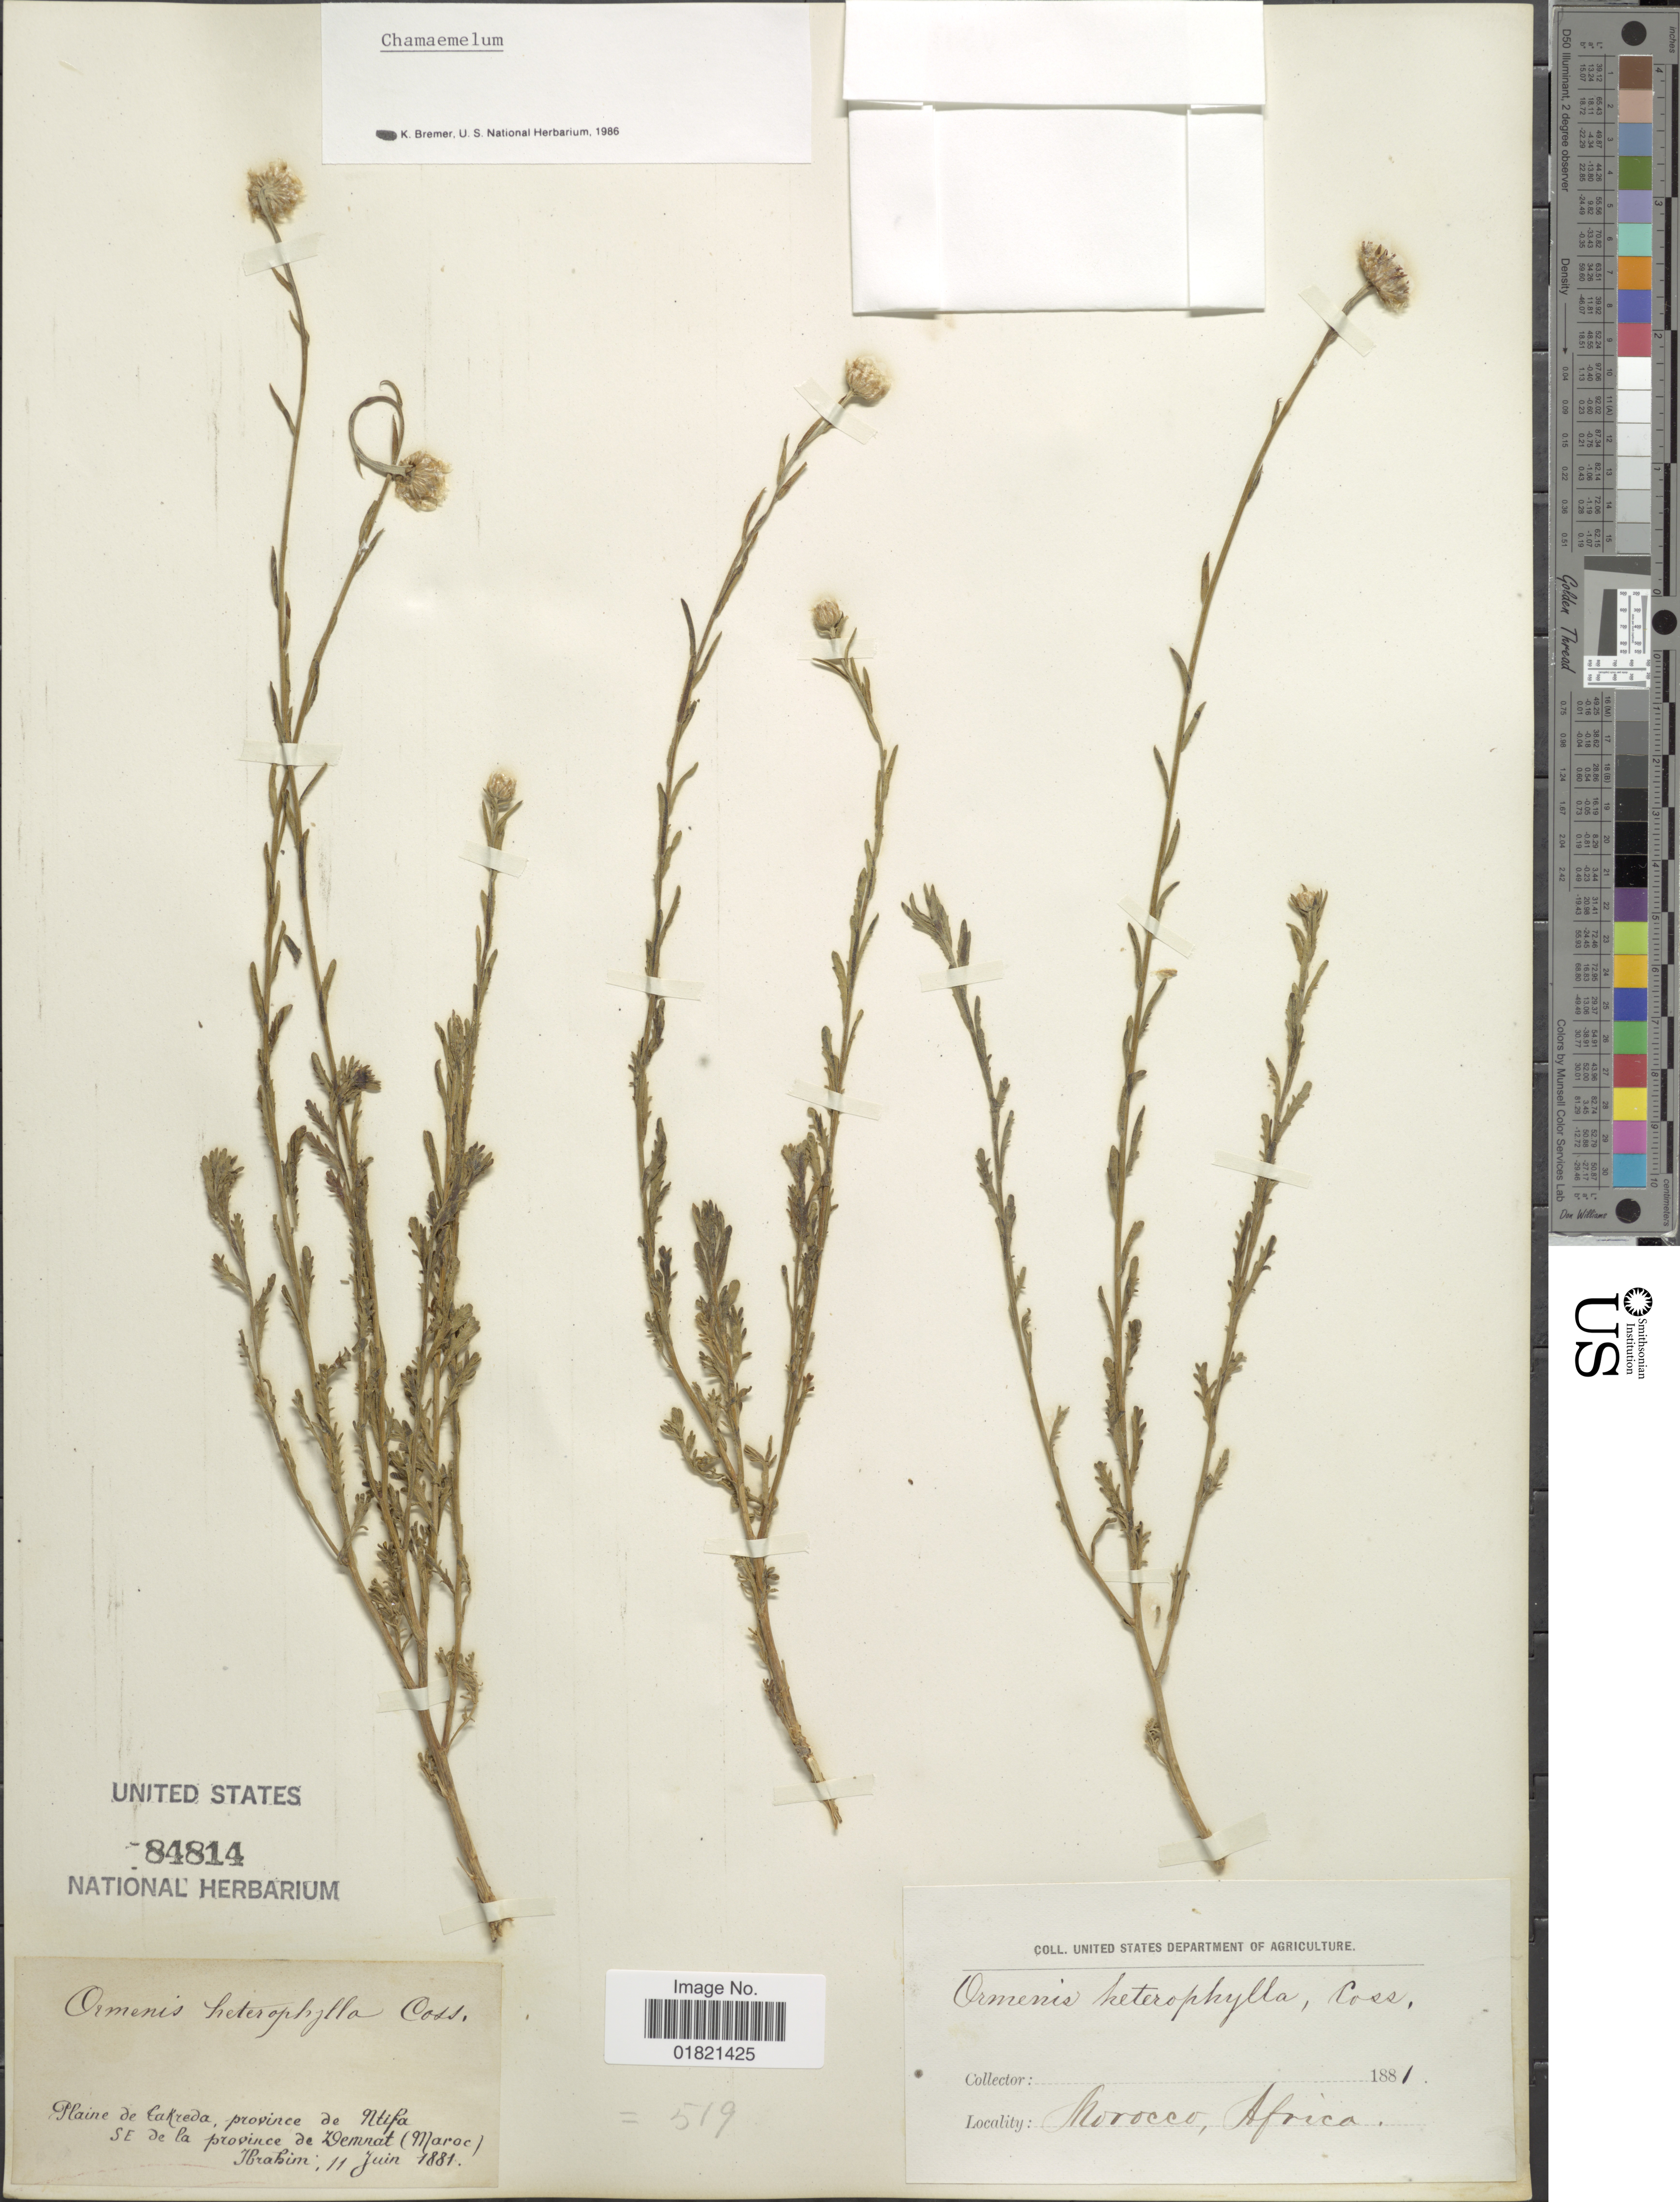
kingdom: Plantae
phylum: Tracheophyta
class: Magnoliopsida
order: Asterales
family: Asteraceae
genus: Chamaemelum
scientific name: Chamaemelum heterophylla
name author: Coss.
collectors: -. Ibrahim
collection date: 1881-06-11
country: Morocco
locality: Plaine de Cakreda, province de Ntifa SE de la province de Demnat (Maroc)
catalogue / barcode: US 84814